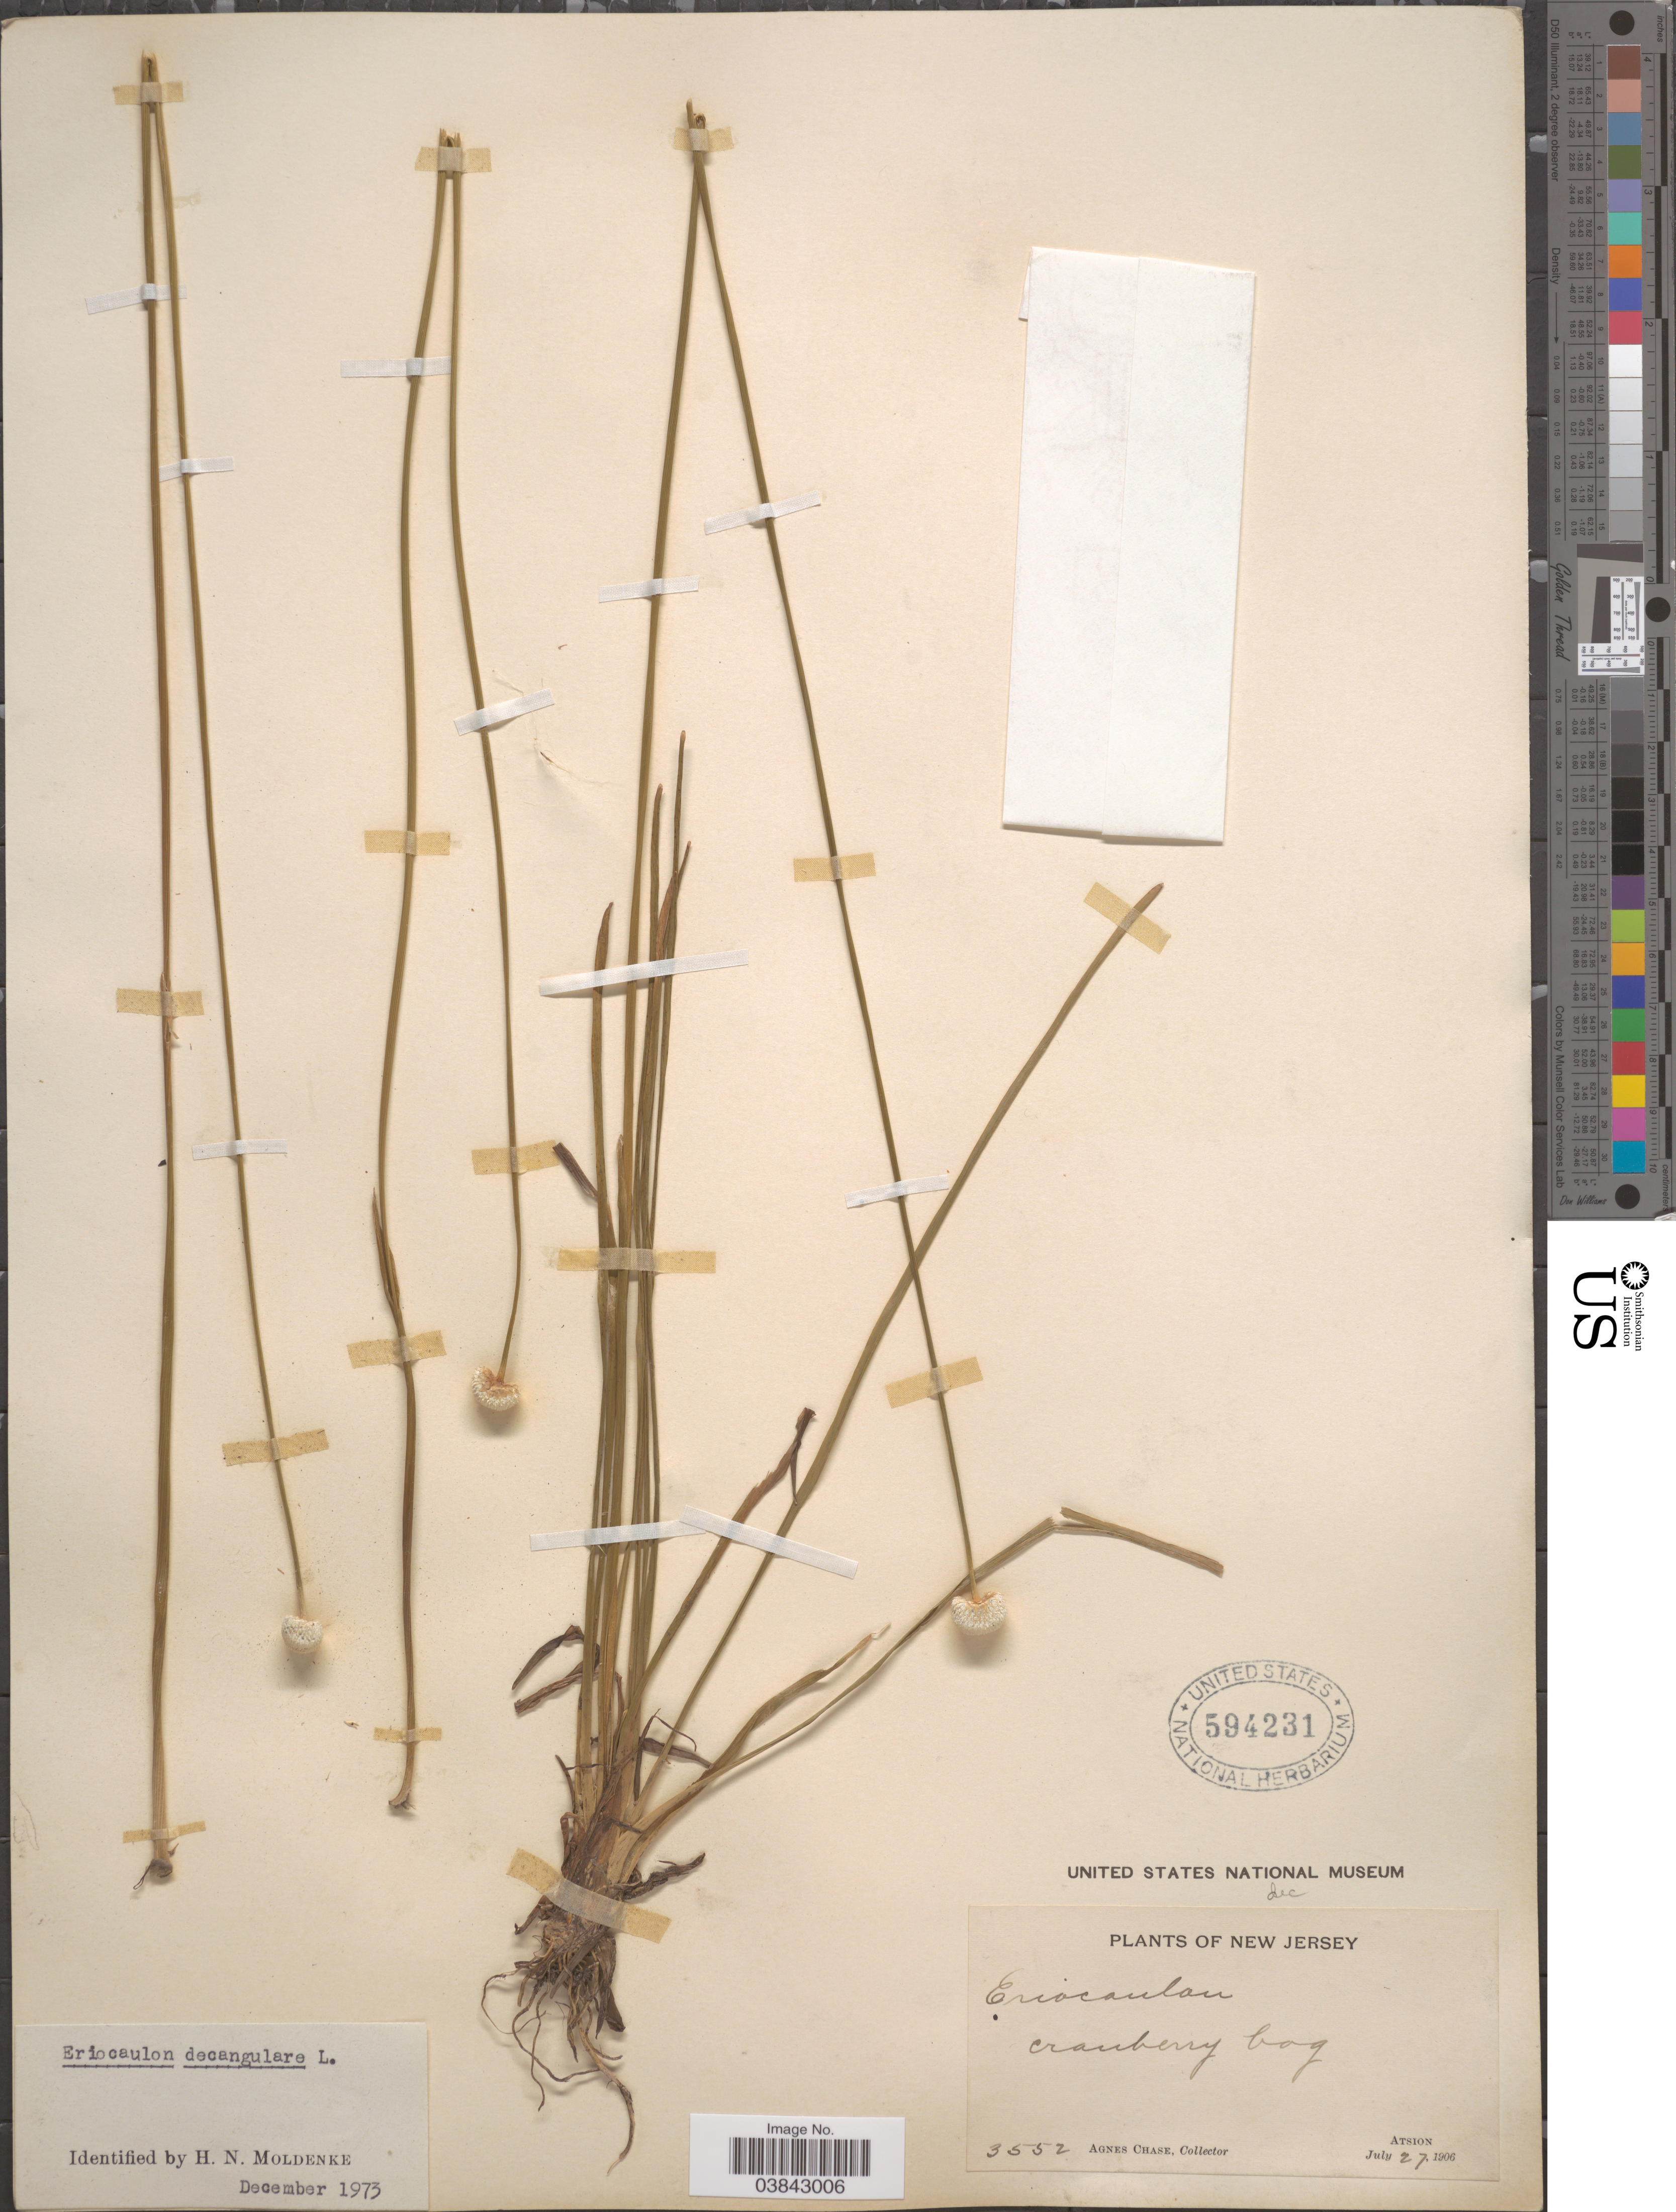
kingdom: Plantae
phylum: Tracheophyta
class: Liliopsida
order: Poales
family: Eriocaulaceae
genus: Eriocaulon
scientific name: Eriocaulon decangulare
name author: L.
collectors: A. Chase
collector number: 3552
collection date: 1906-07-27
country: United States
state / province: New Jersey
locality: Cranberry bog. Atsion.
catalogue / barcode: US 594231